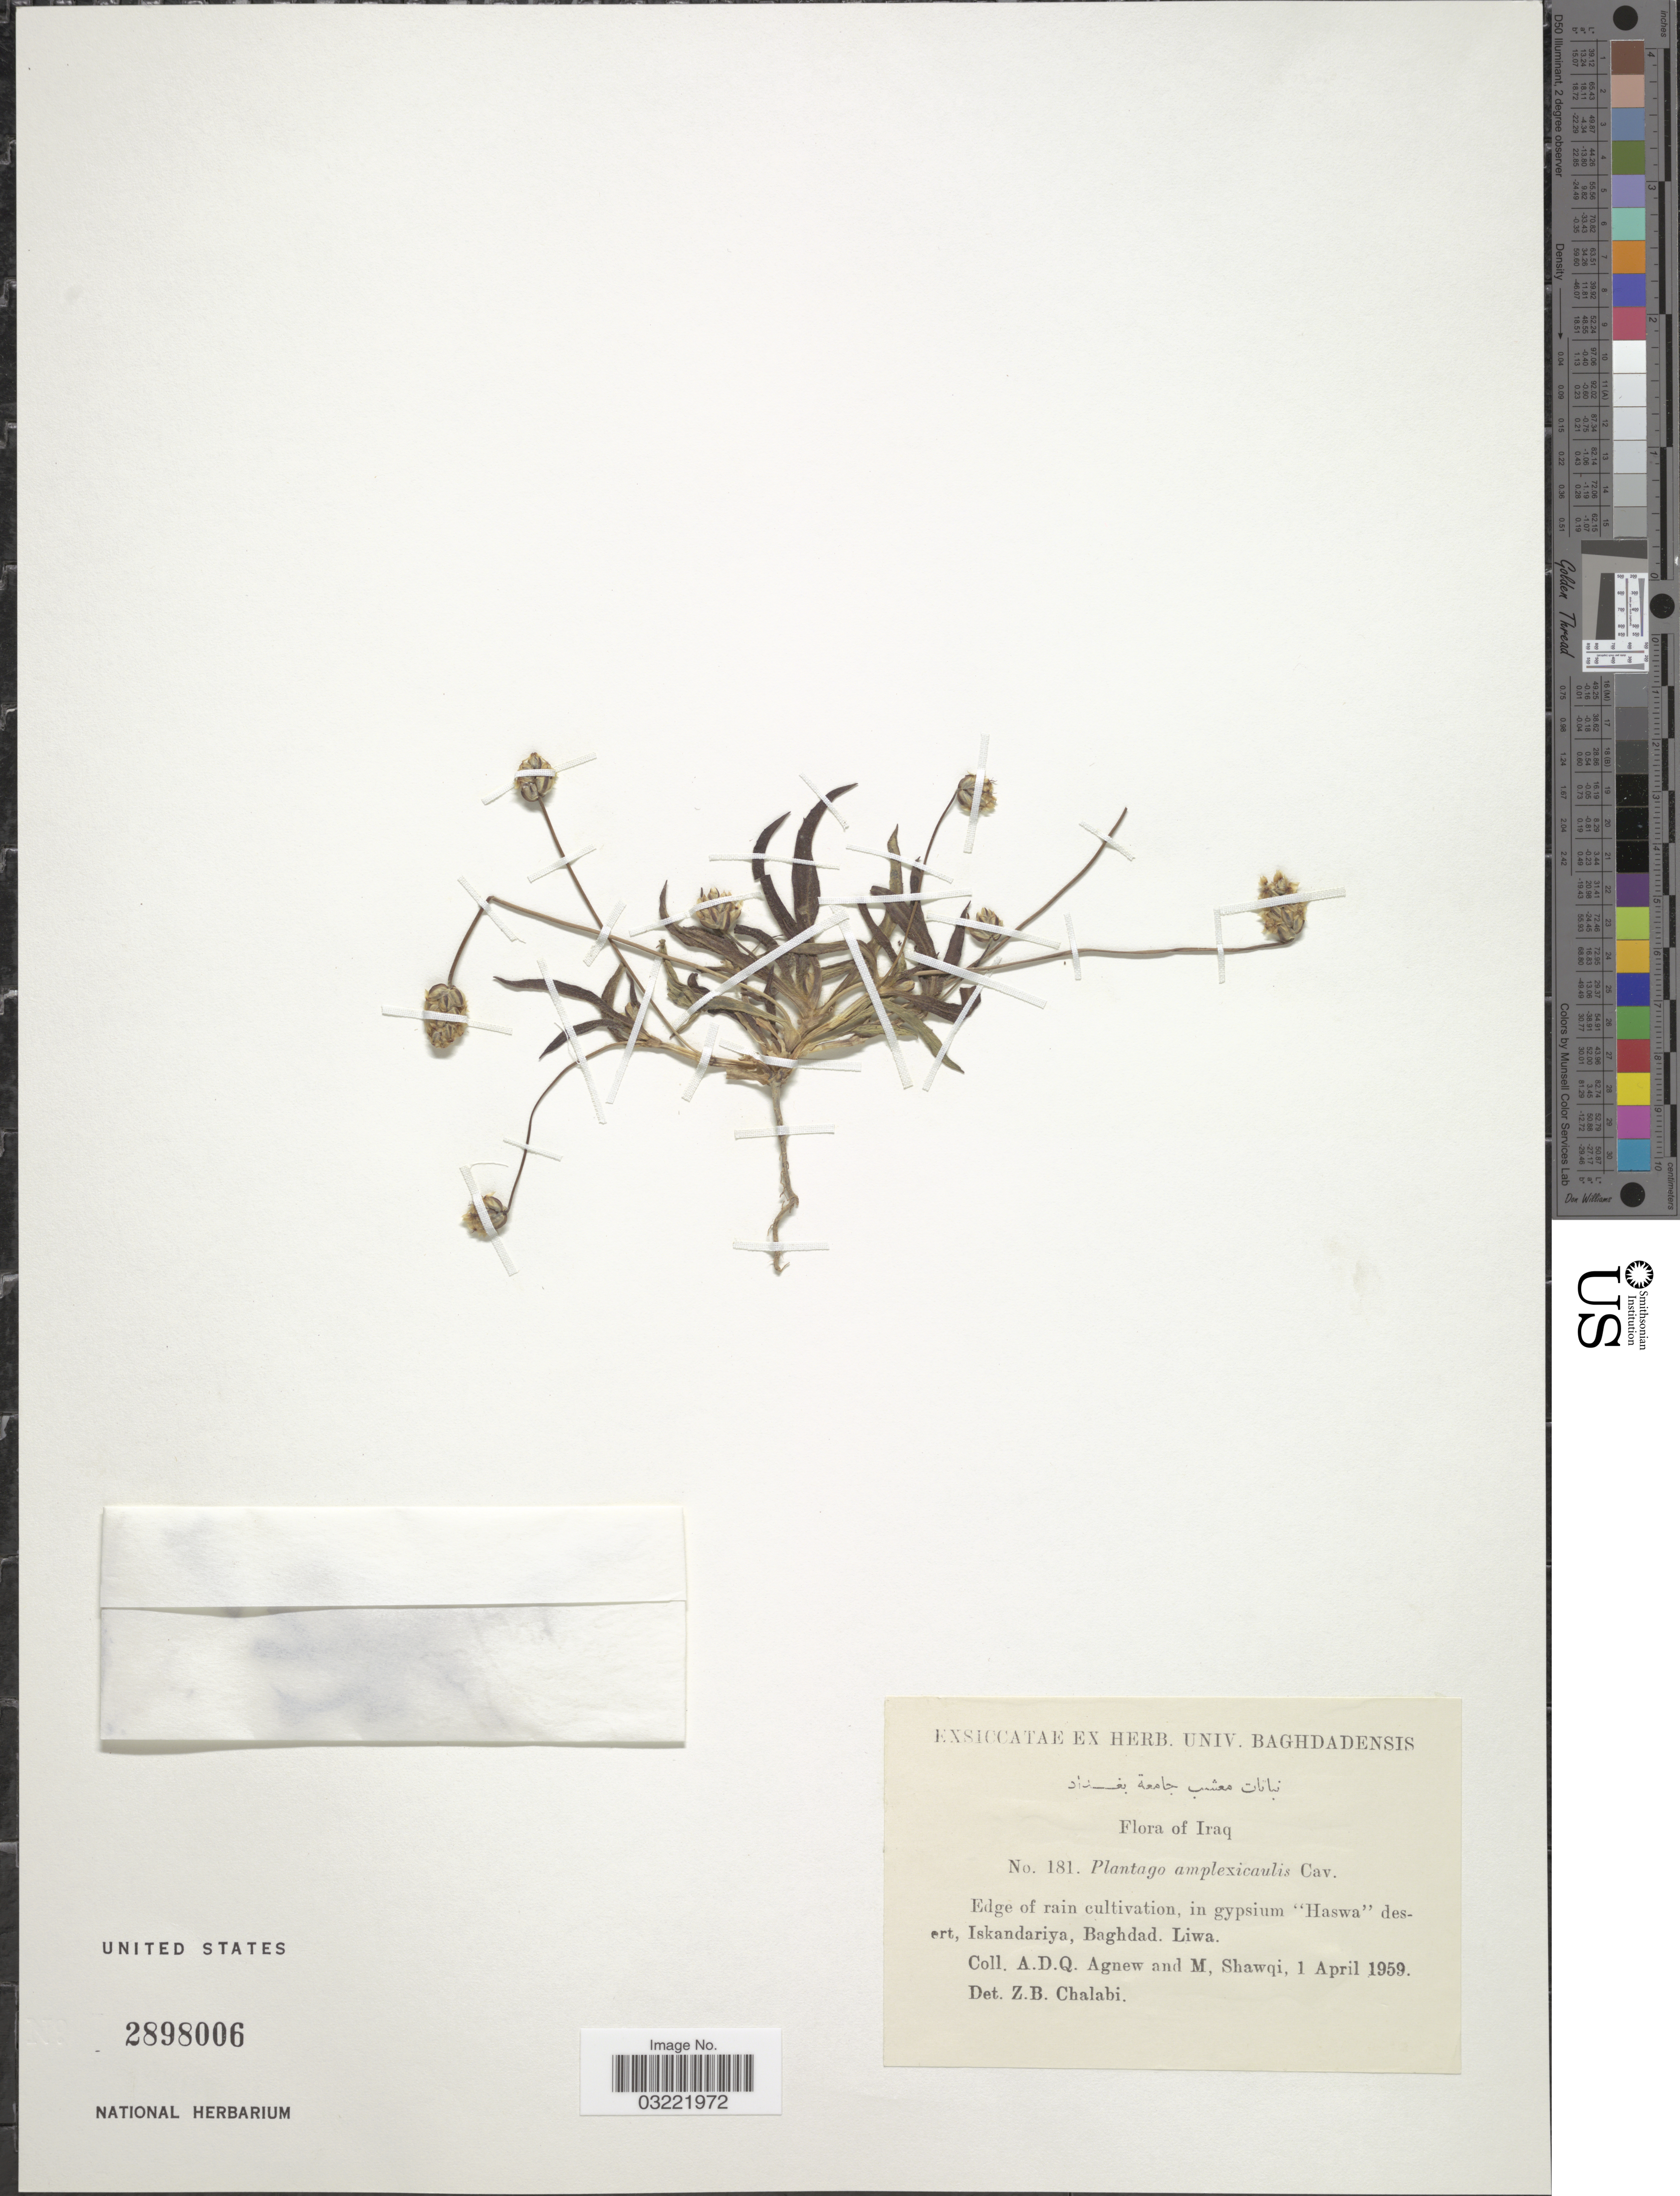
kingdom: Plantae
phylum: Tracheophyta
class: Magnoliopsida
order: Lamiales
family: Plantaginaceae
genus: Plantago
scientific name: Plantago amplexicaulis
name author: Cav.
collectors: A. D. Agnew & M. Shawqi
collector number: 181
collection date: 1959-04-01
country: Iraq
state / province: Baghdad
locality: Haswa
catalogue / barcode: US 2898006